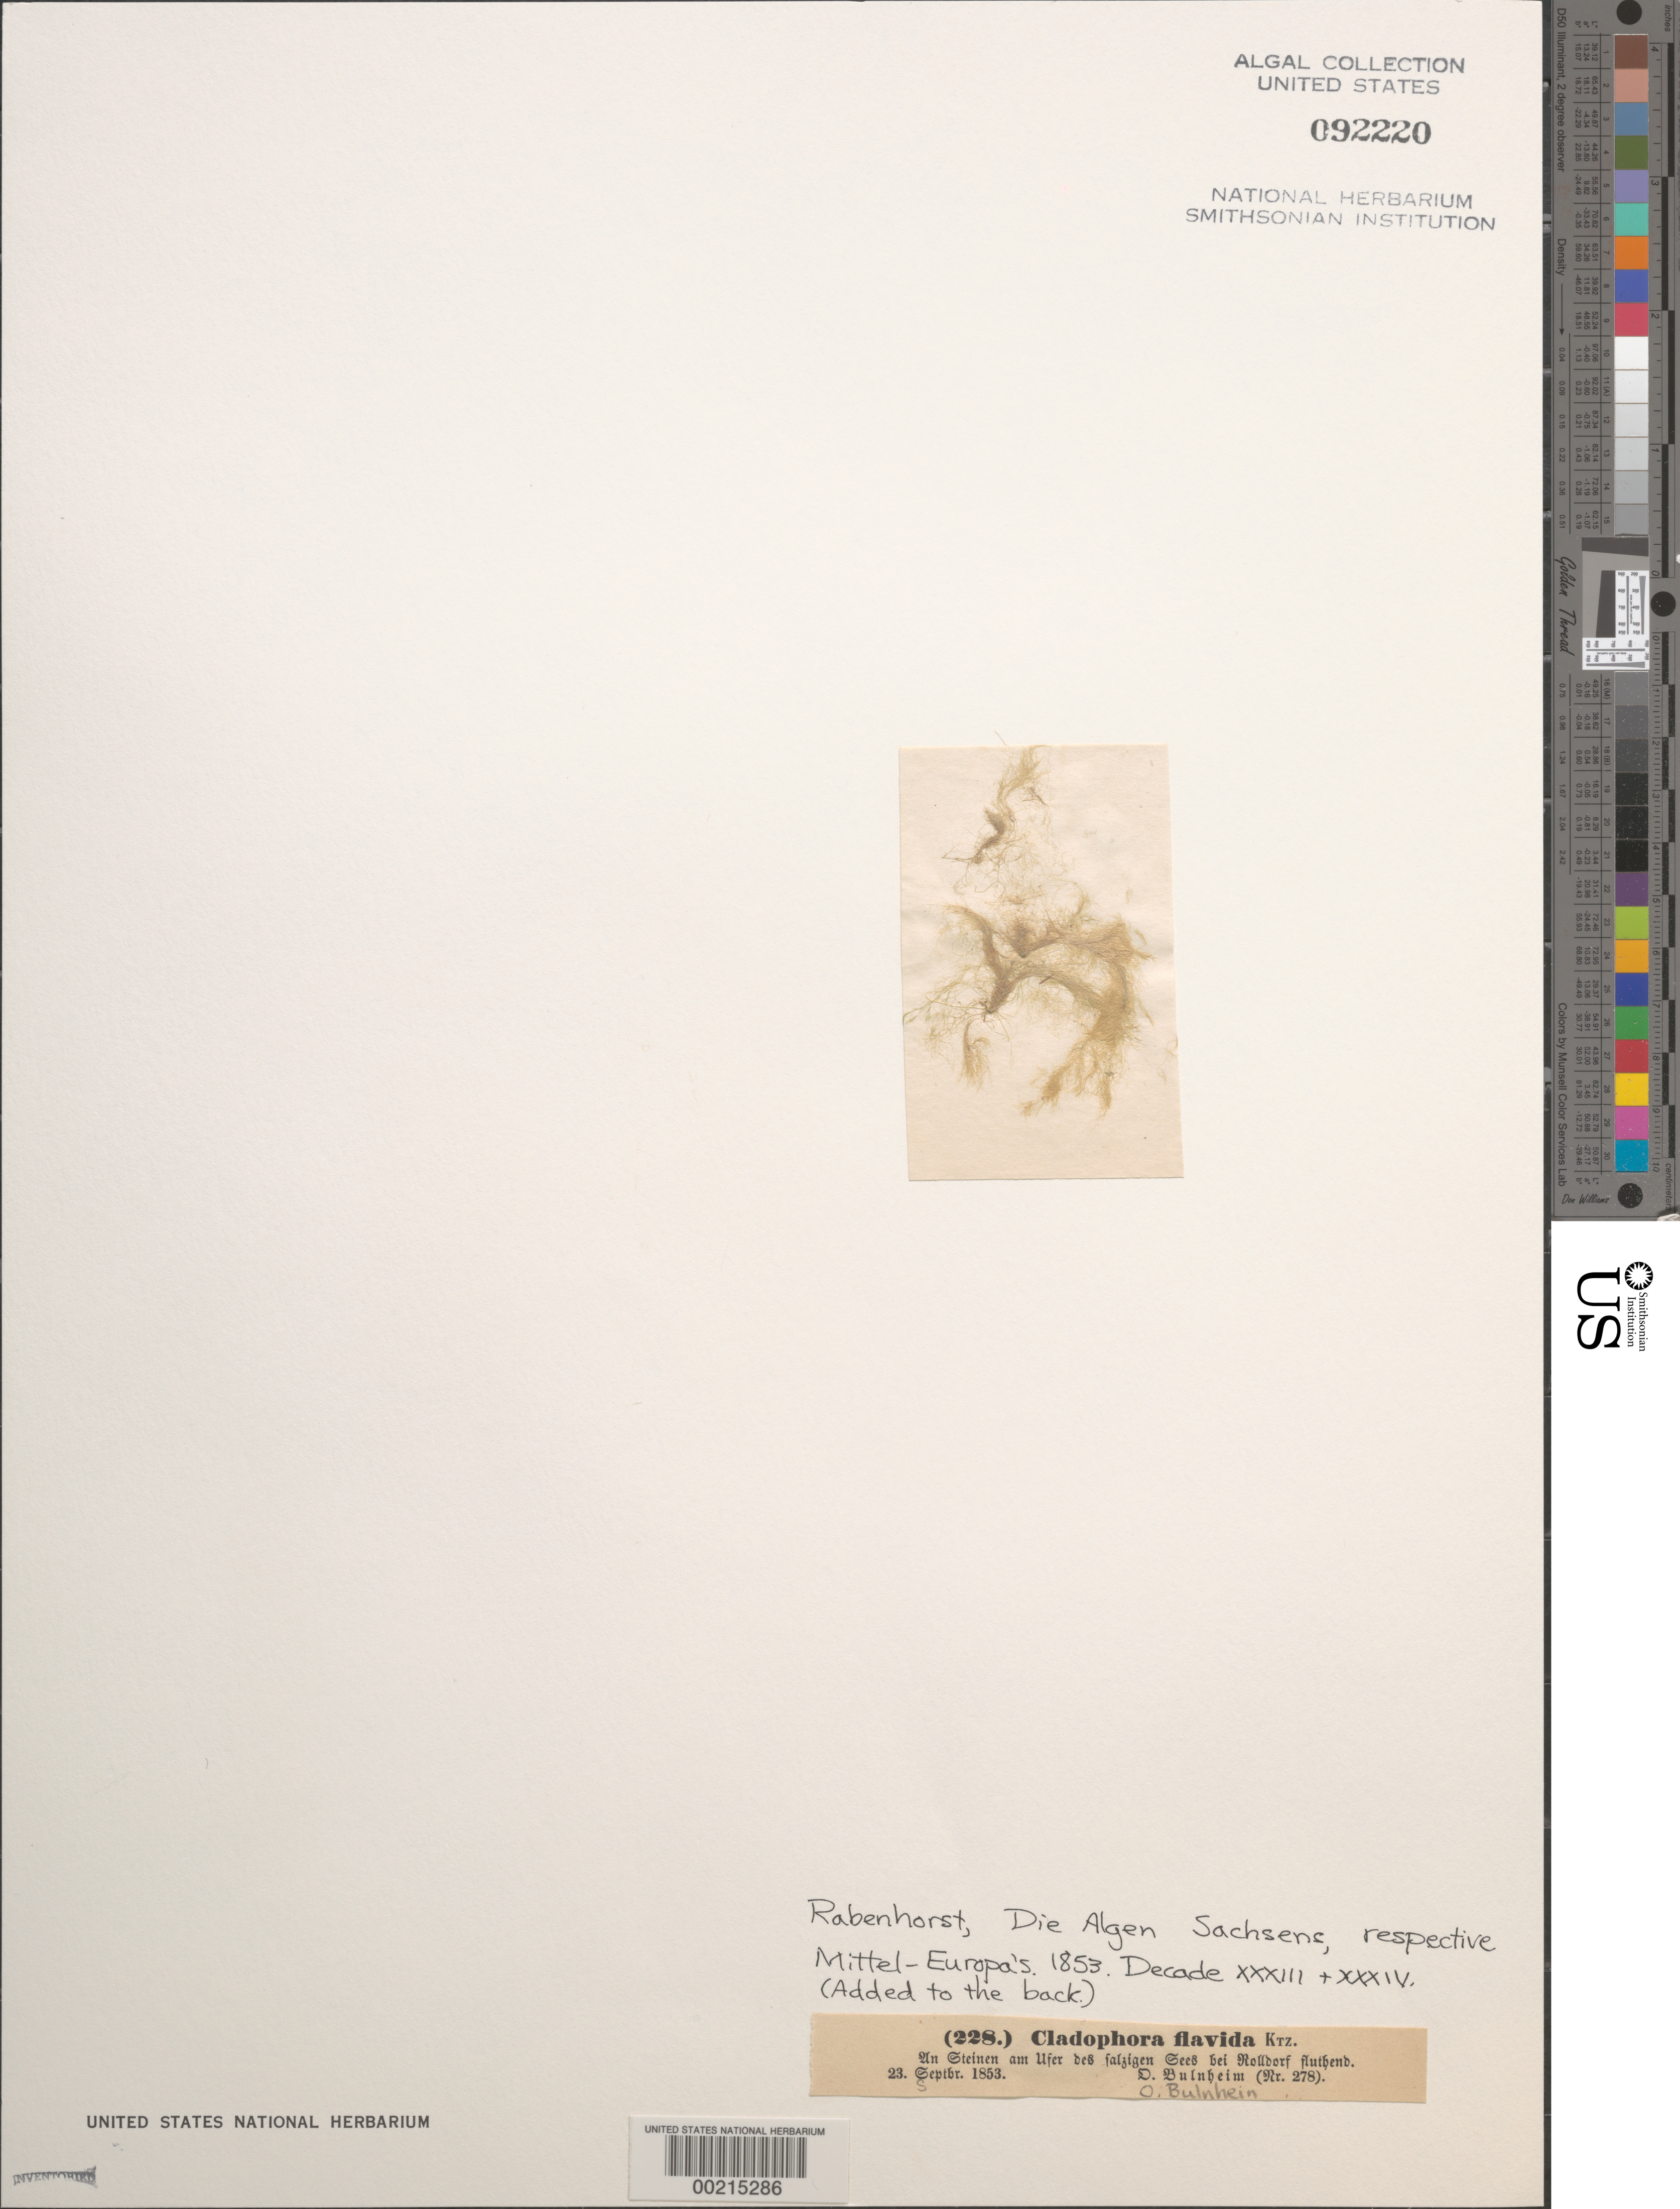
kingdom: Plantae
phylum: Chlorophyta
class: Ulvophyceae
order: Cladophorales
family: Cladophoraceae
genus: Cladophora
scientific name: Cladophora glomerata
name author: (L.) Kütz.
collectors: O. Bulnheim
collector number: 228 & BULNHEIM 278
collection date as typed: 23 Sep 1853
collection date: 1853-09-23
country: Austria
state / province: Burgenland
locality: Salziger See near Rollsdorf (Rolldorf)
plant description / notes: Rabenhorst, Die Algen Sachsens, Dec. 33-34, 1853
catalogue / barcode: US 92220